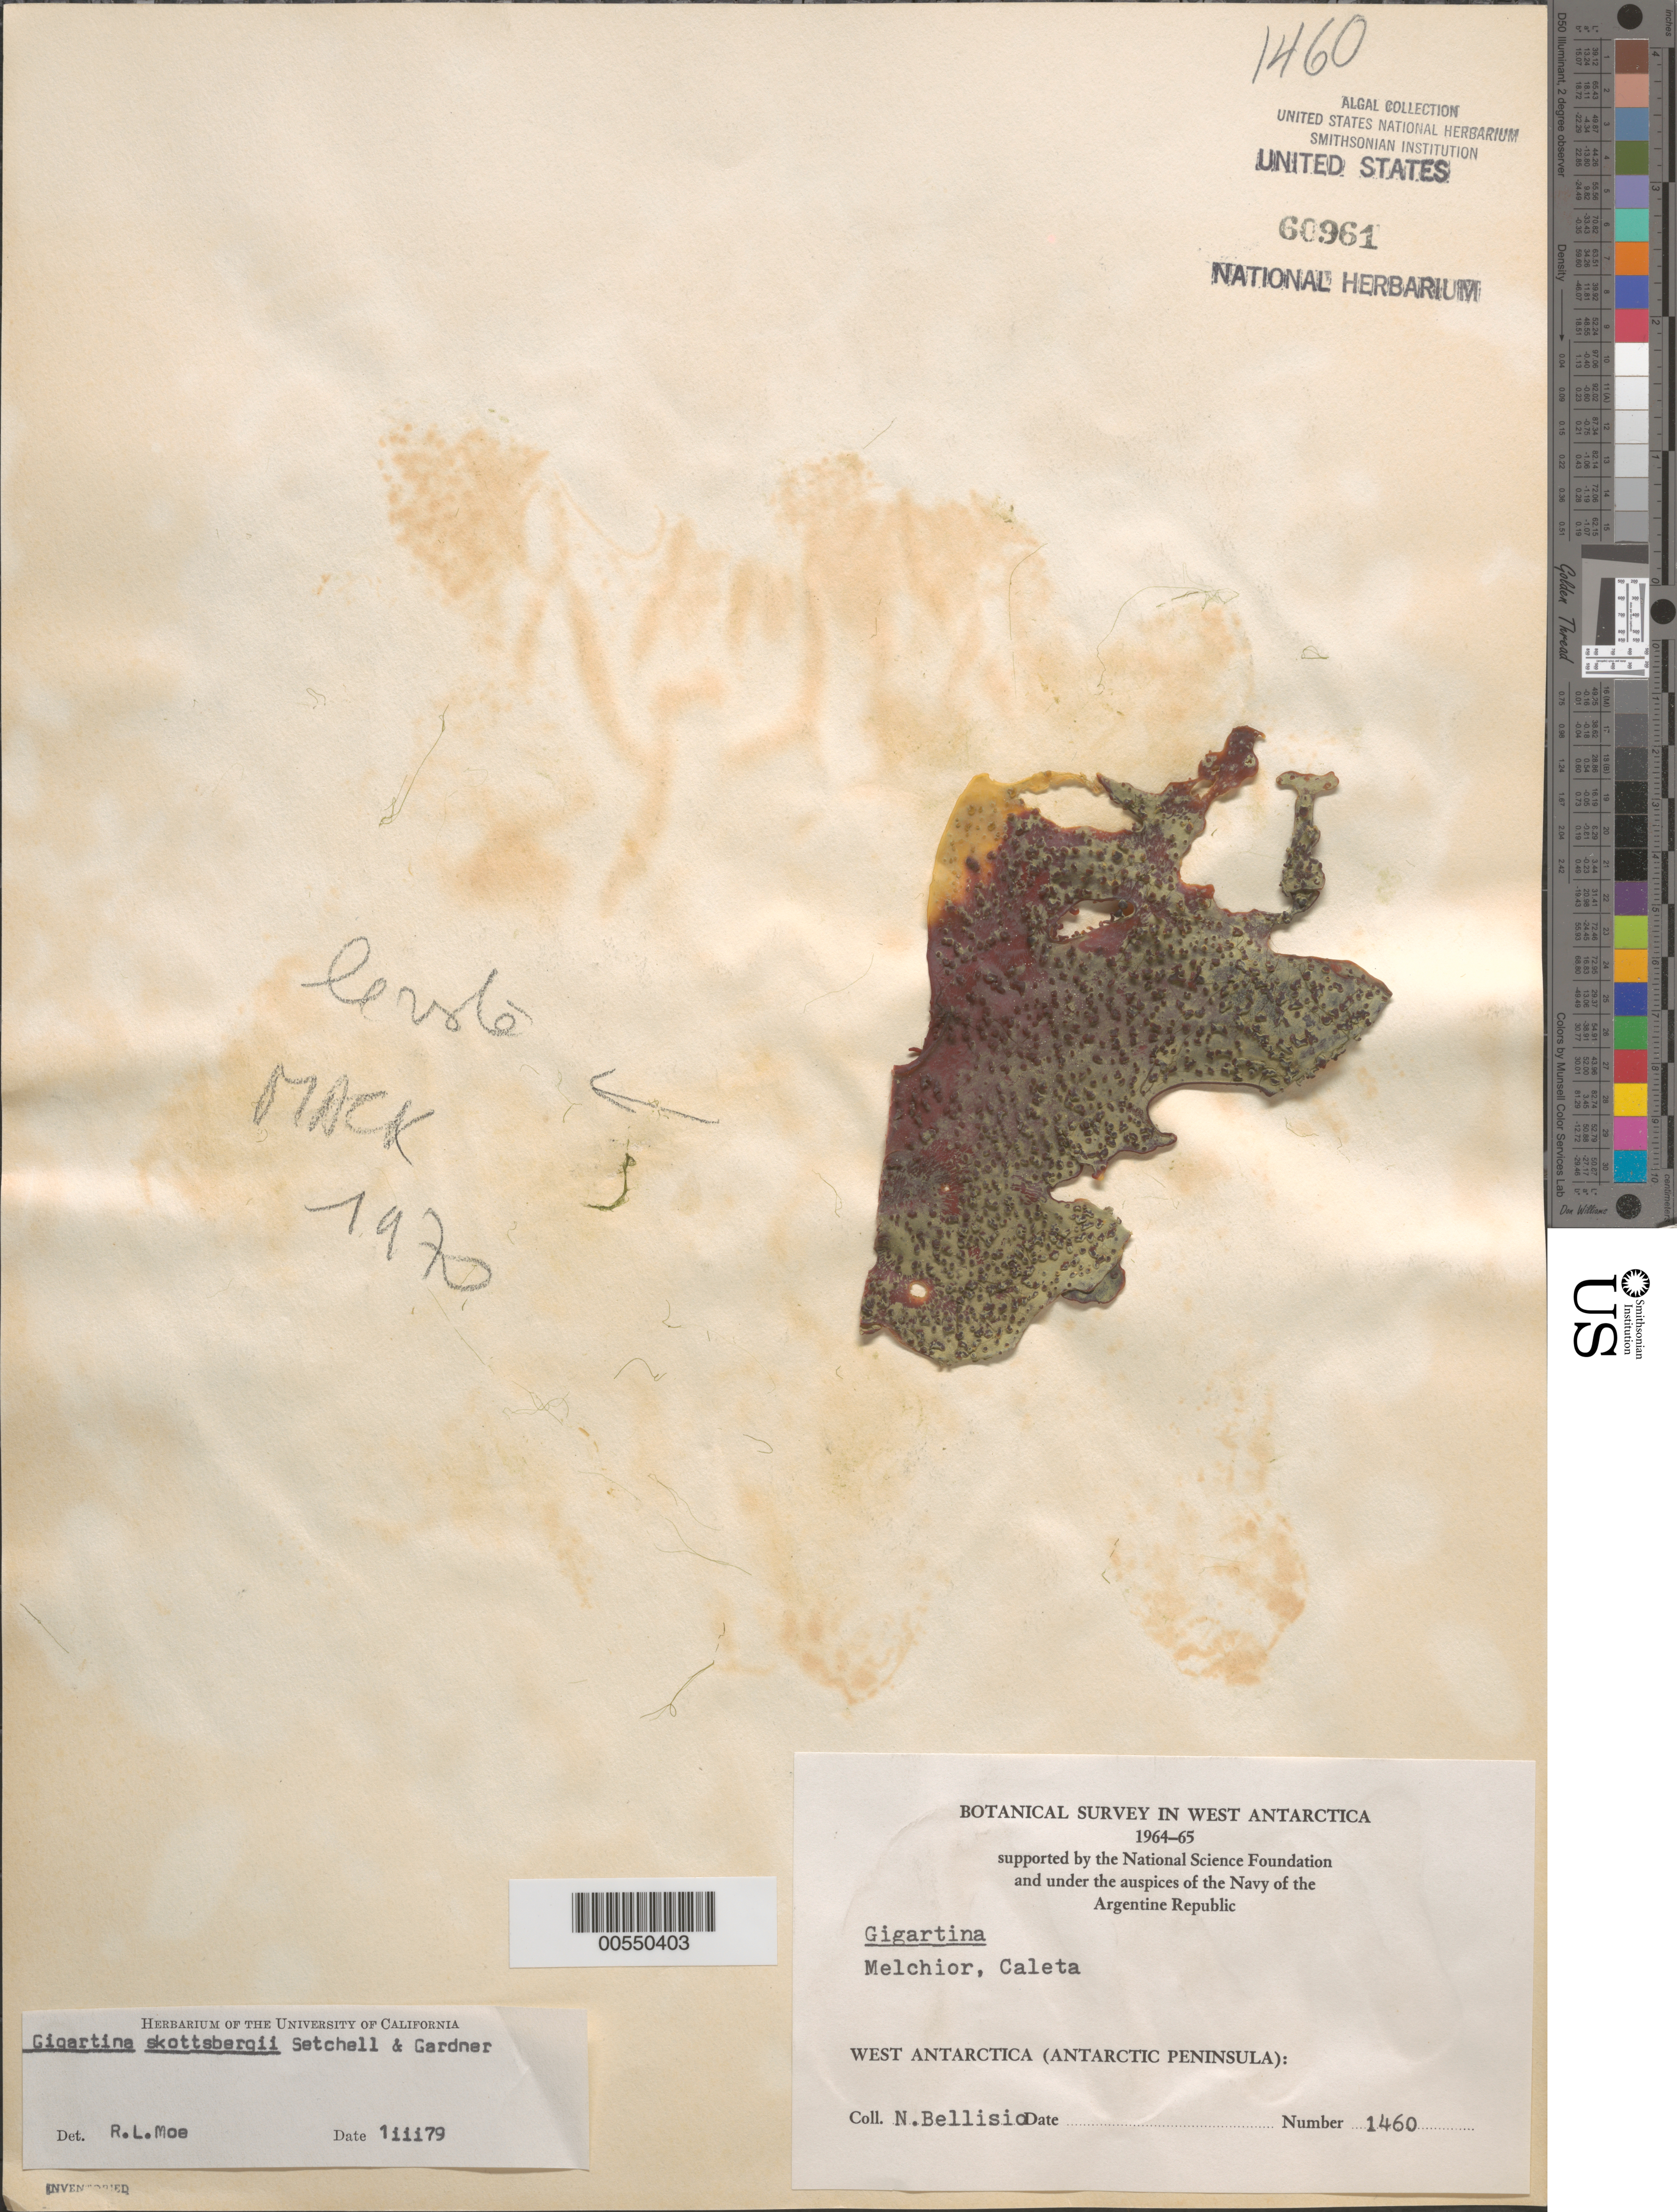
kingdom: Plantae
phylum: Rhodophyta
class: Florideophyceae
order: Gigartinales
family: Gigartinaceae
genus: Sarcopeltis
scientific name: Sarcopeltis skottsbergii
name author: (Setchell & N.L. Gardner) Hommersand et al.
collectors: N. Bellisio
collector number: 1460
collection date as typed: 1965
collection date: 1965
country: Antarctica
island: Gamma Island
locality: Melchior Caleta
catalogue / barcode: US 60961